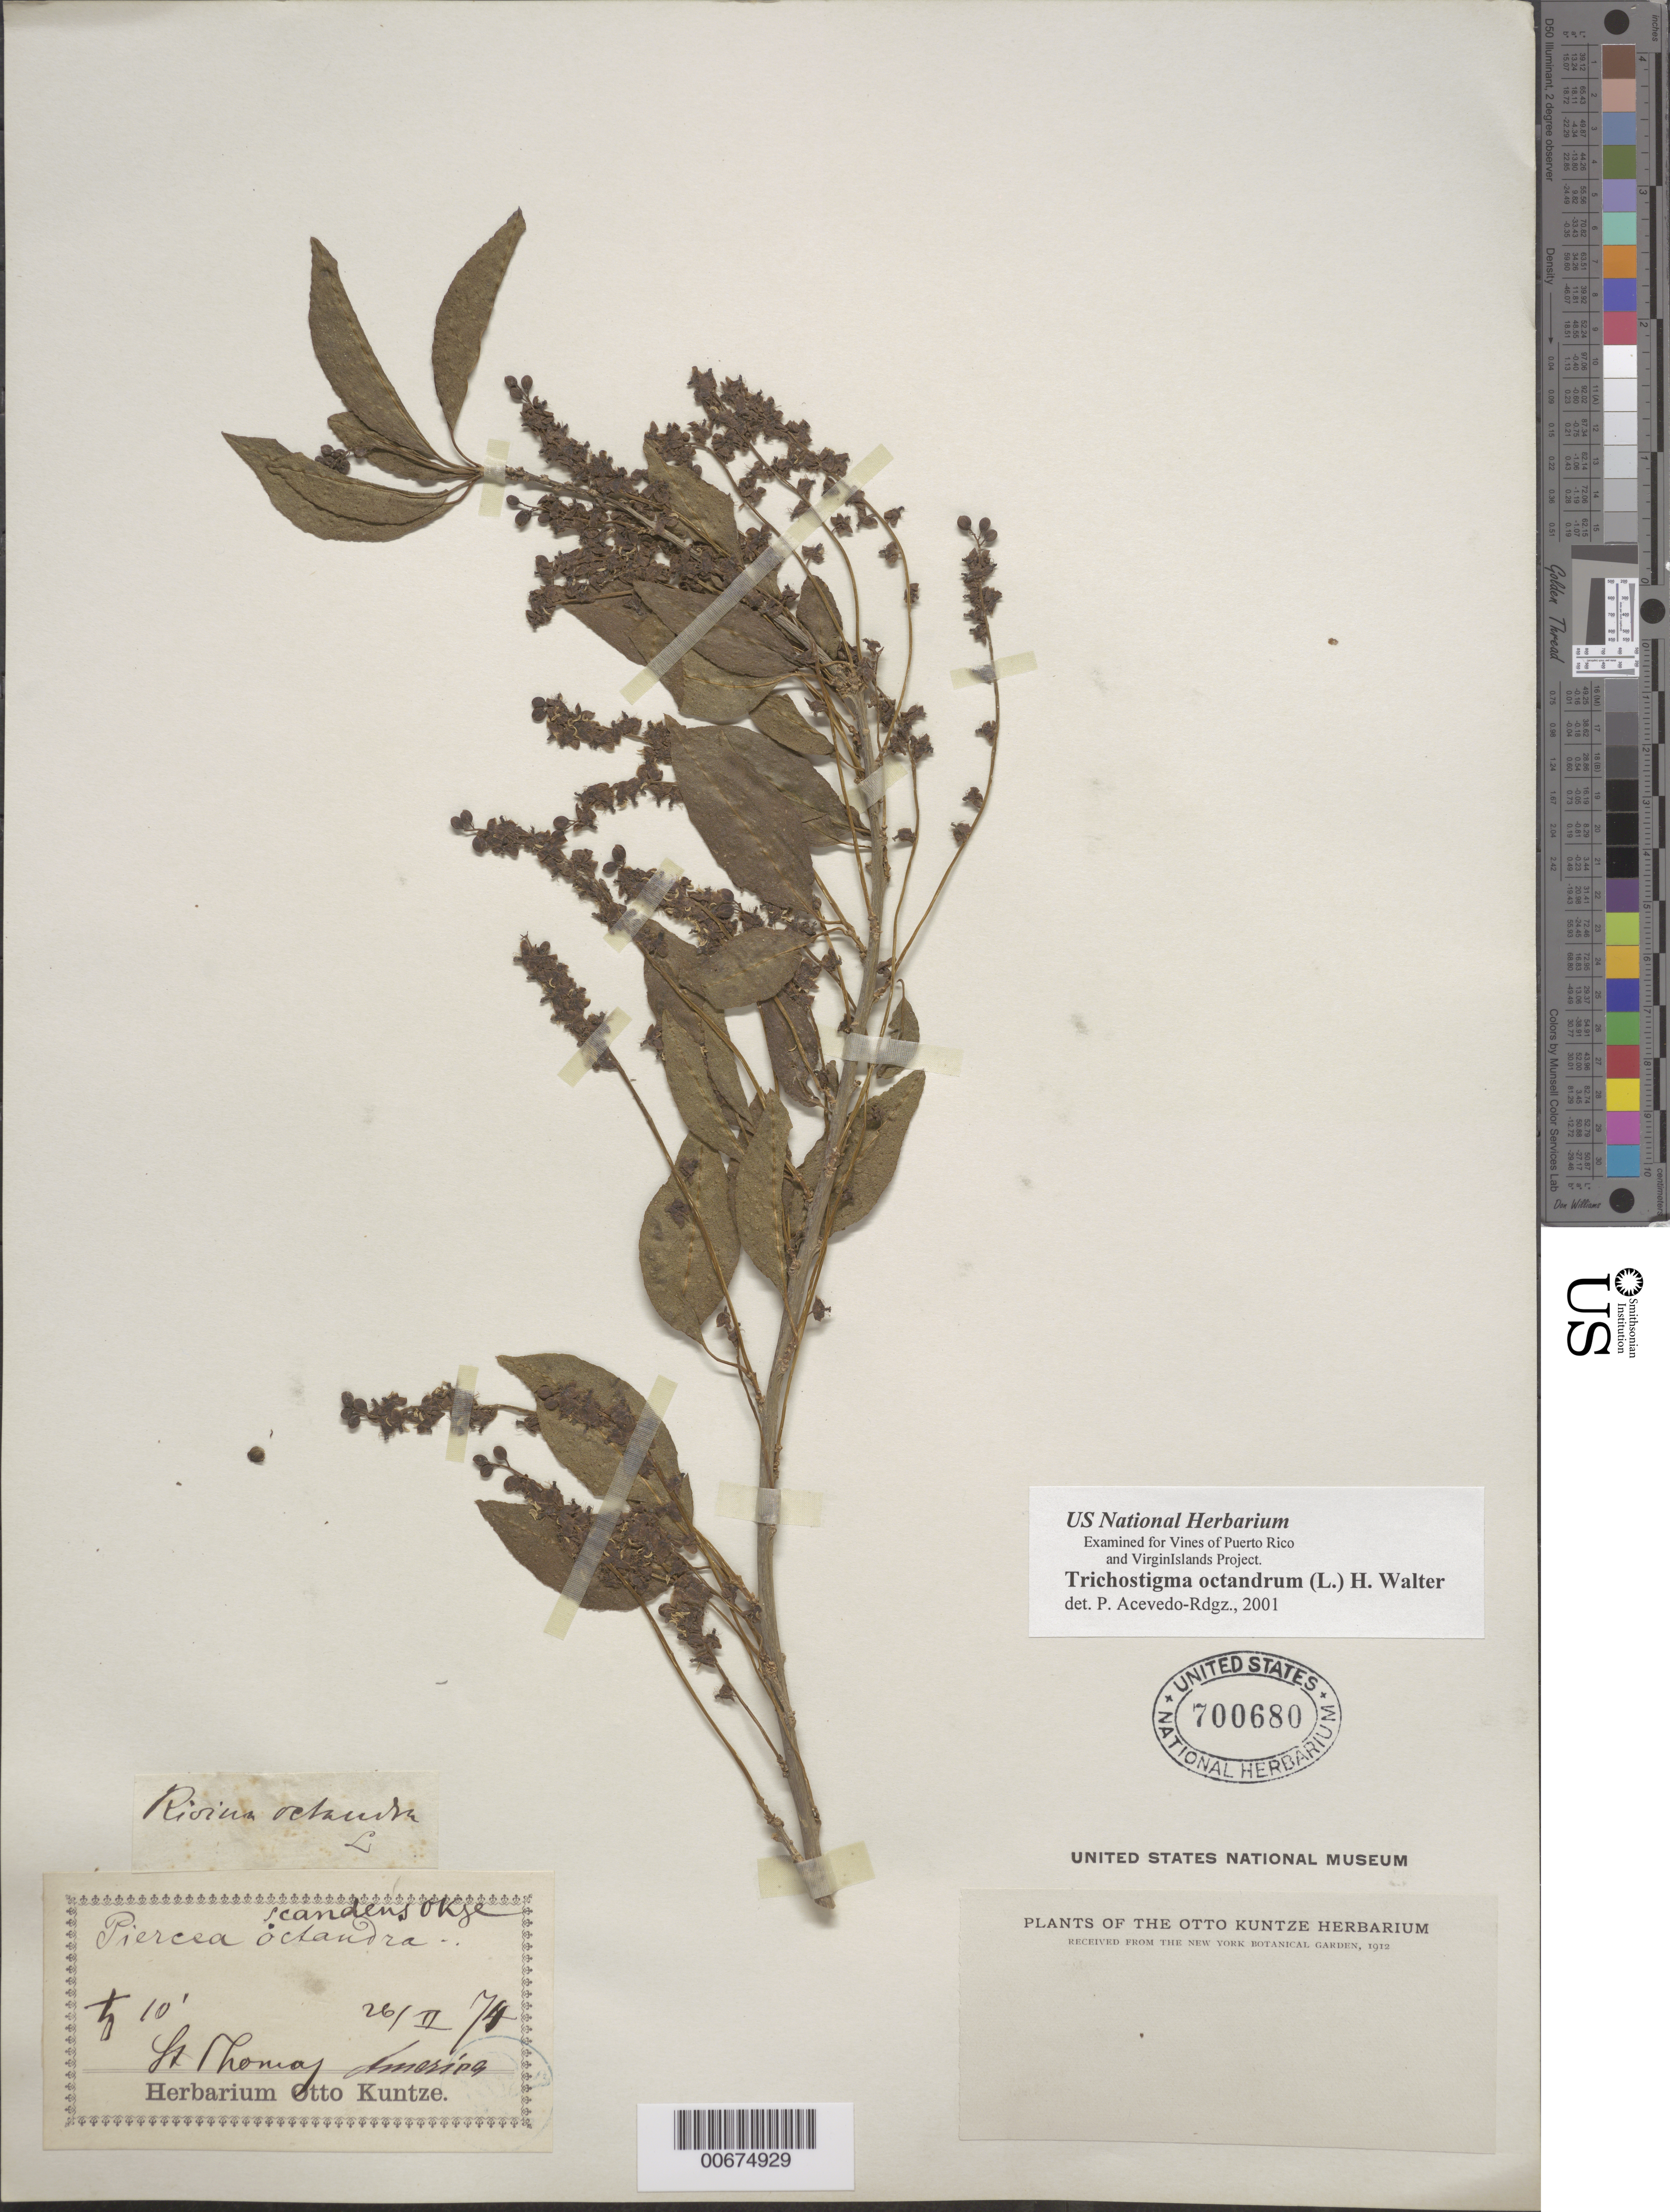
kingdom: Plantae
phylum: Tracheophyta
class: Magnoliopsida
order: Caryophyllales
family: Phytolaccaceae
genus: Trichostigma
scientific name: Trichostigma octandrum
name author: (L.) H. Walter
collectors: ex herb. Otto Kuntze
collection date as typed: Transcribed d/m/y: 26/2/74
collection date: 1874-02-26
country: U.S. Virgin Islands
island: St. Thomas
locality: St. Thomas. America.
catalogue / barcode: US 700680